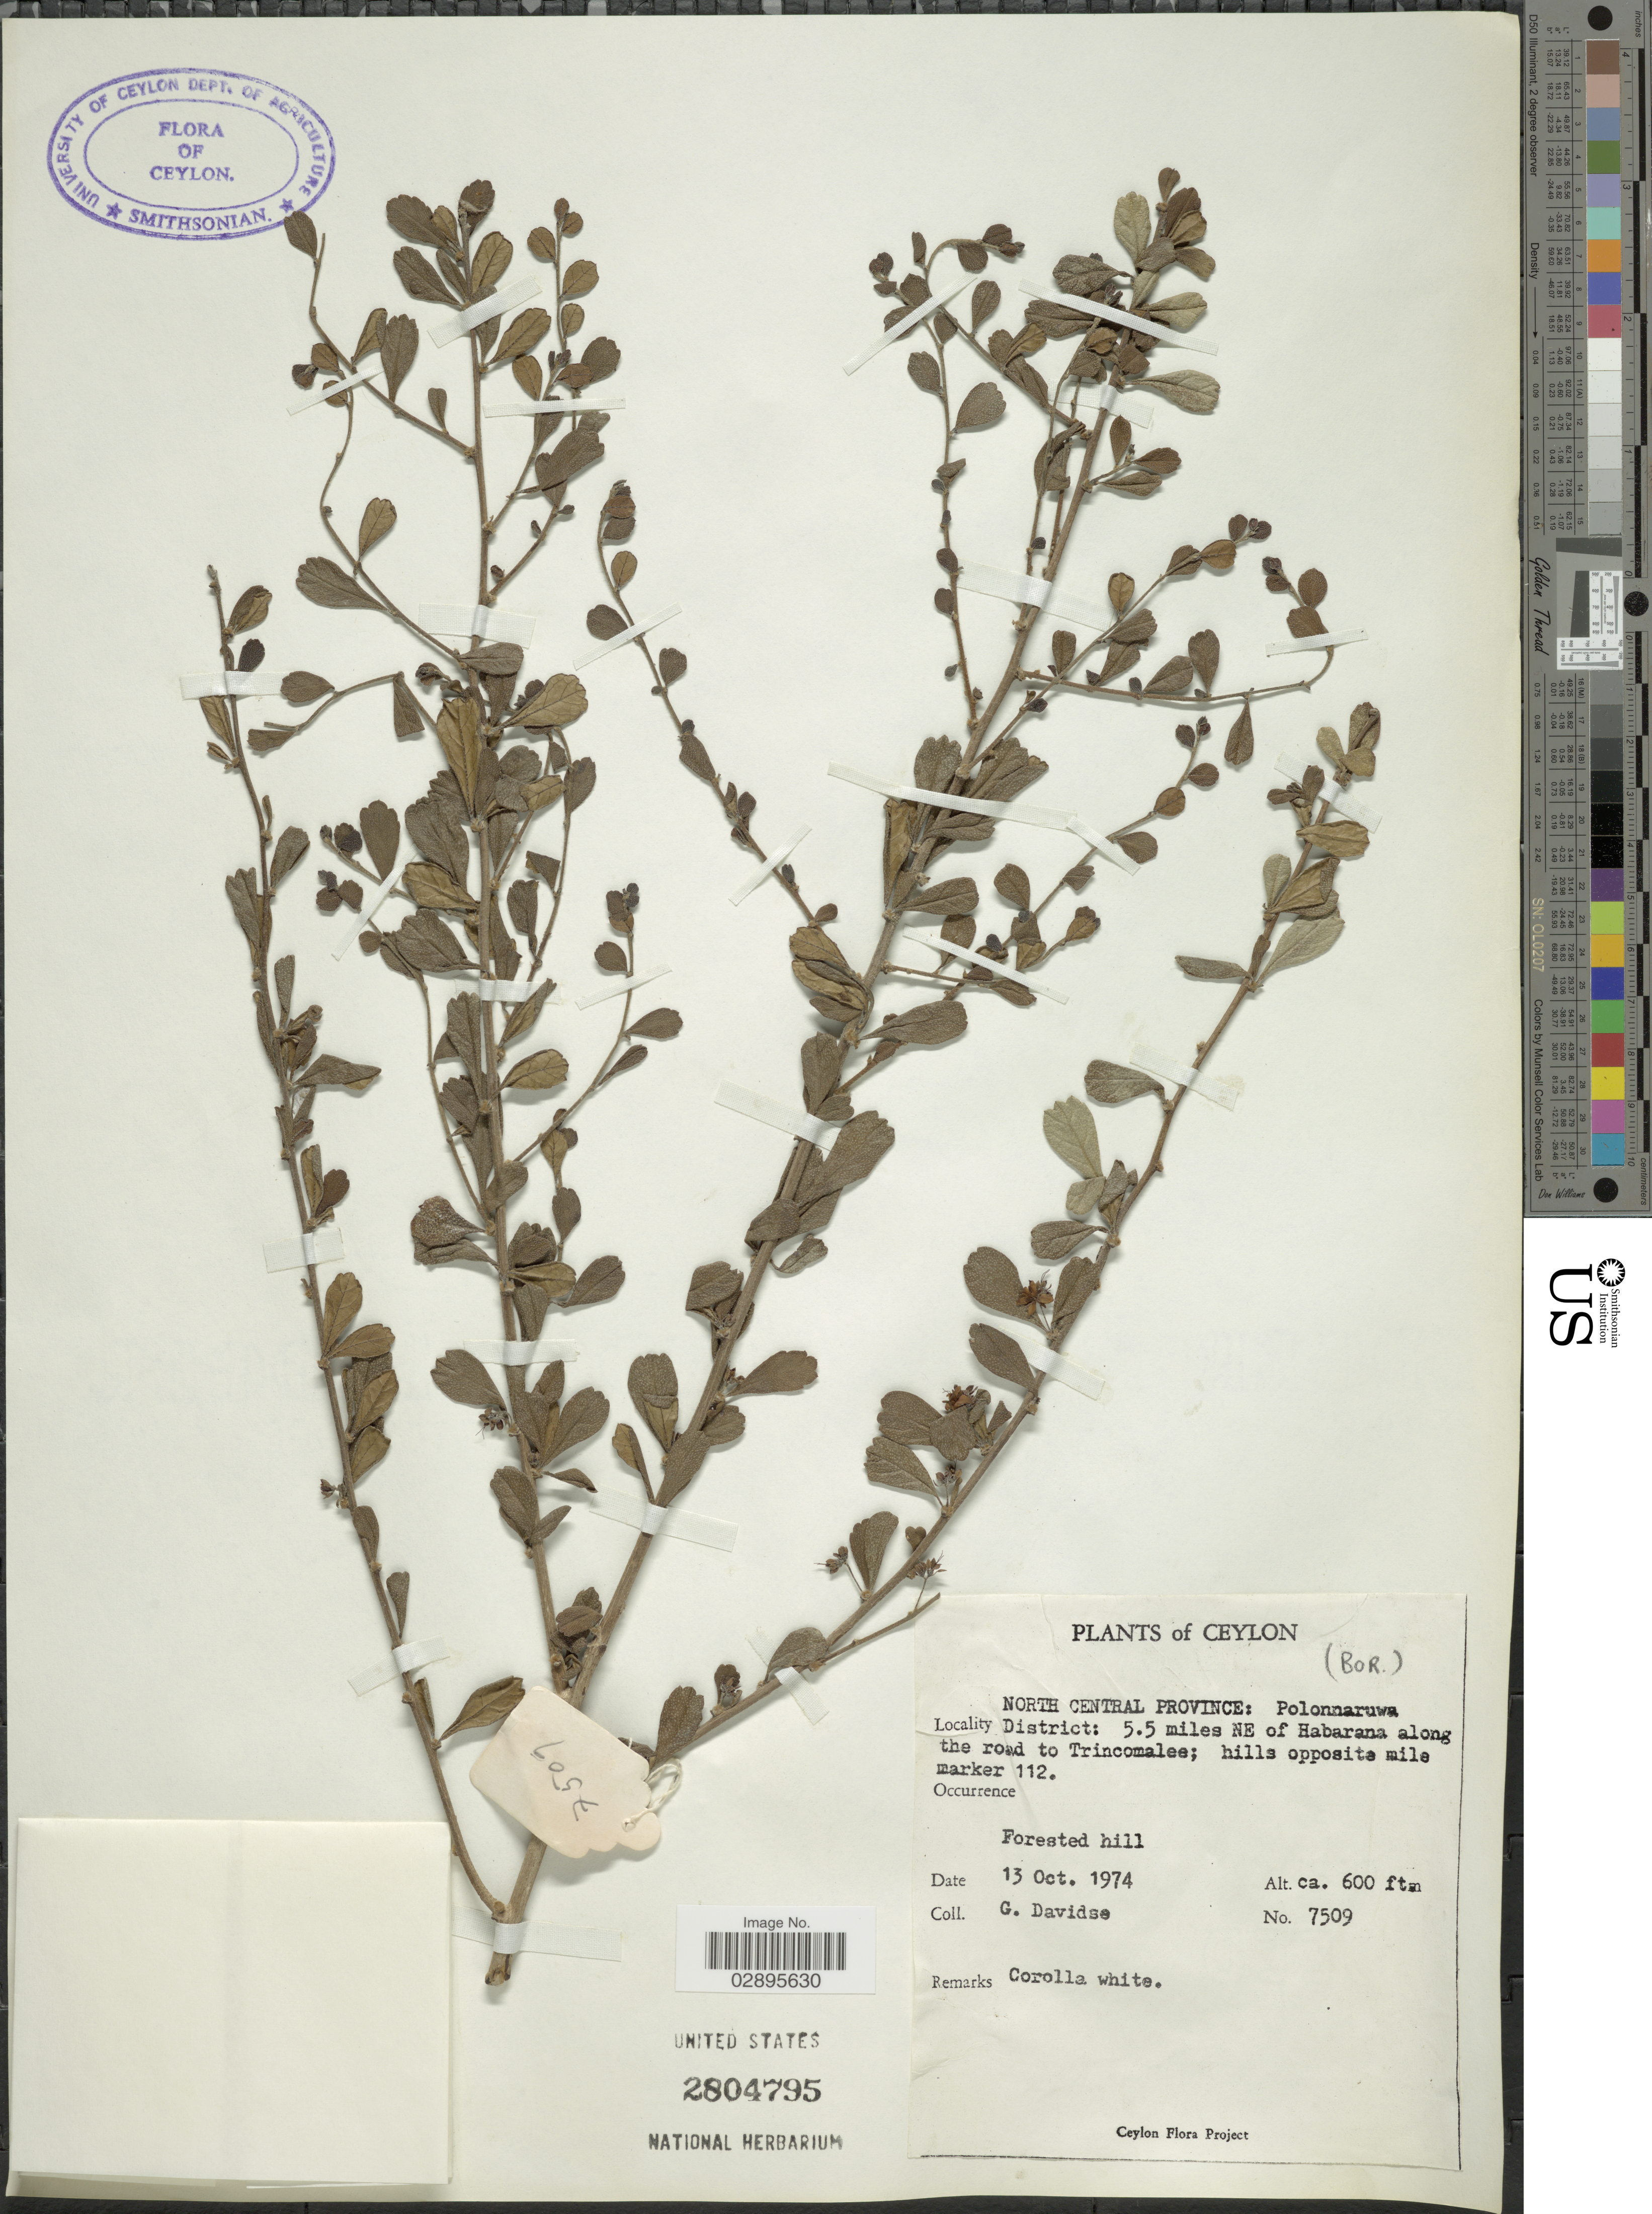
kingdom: Plantae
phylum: Tracheophyta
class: Magnoliopsida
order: Boraginales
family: Ehretiaceae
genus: Ehretia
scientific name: Ehretia microphylla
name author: Lam.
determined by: Strong, Mark T., (BOT), Smithsonian Institution - National Museum of Natural History (UNITED STATES)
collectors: G. Davidse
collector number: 7509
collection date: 1974-10-13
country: Sri Lanka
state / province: North Central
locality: Ceylon. Polonnaruwa District: 5.5 miles NE of Habarana along the road to Trincomalee; hills opposite mile marker 112.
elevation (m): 183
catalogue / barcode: US 2804795